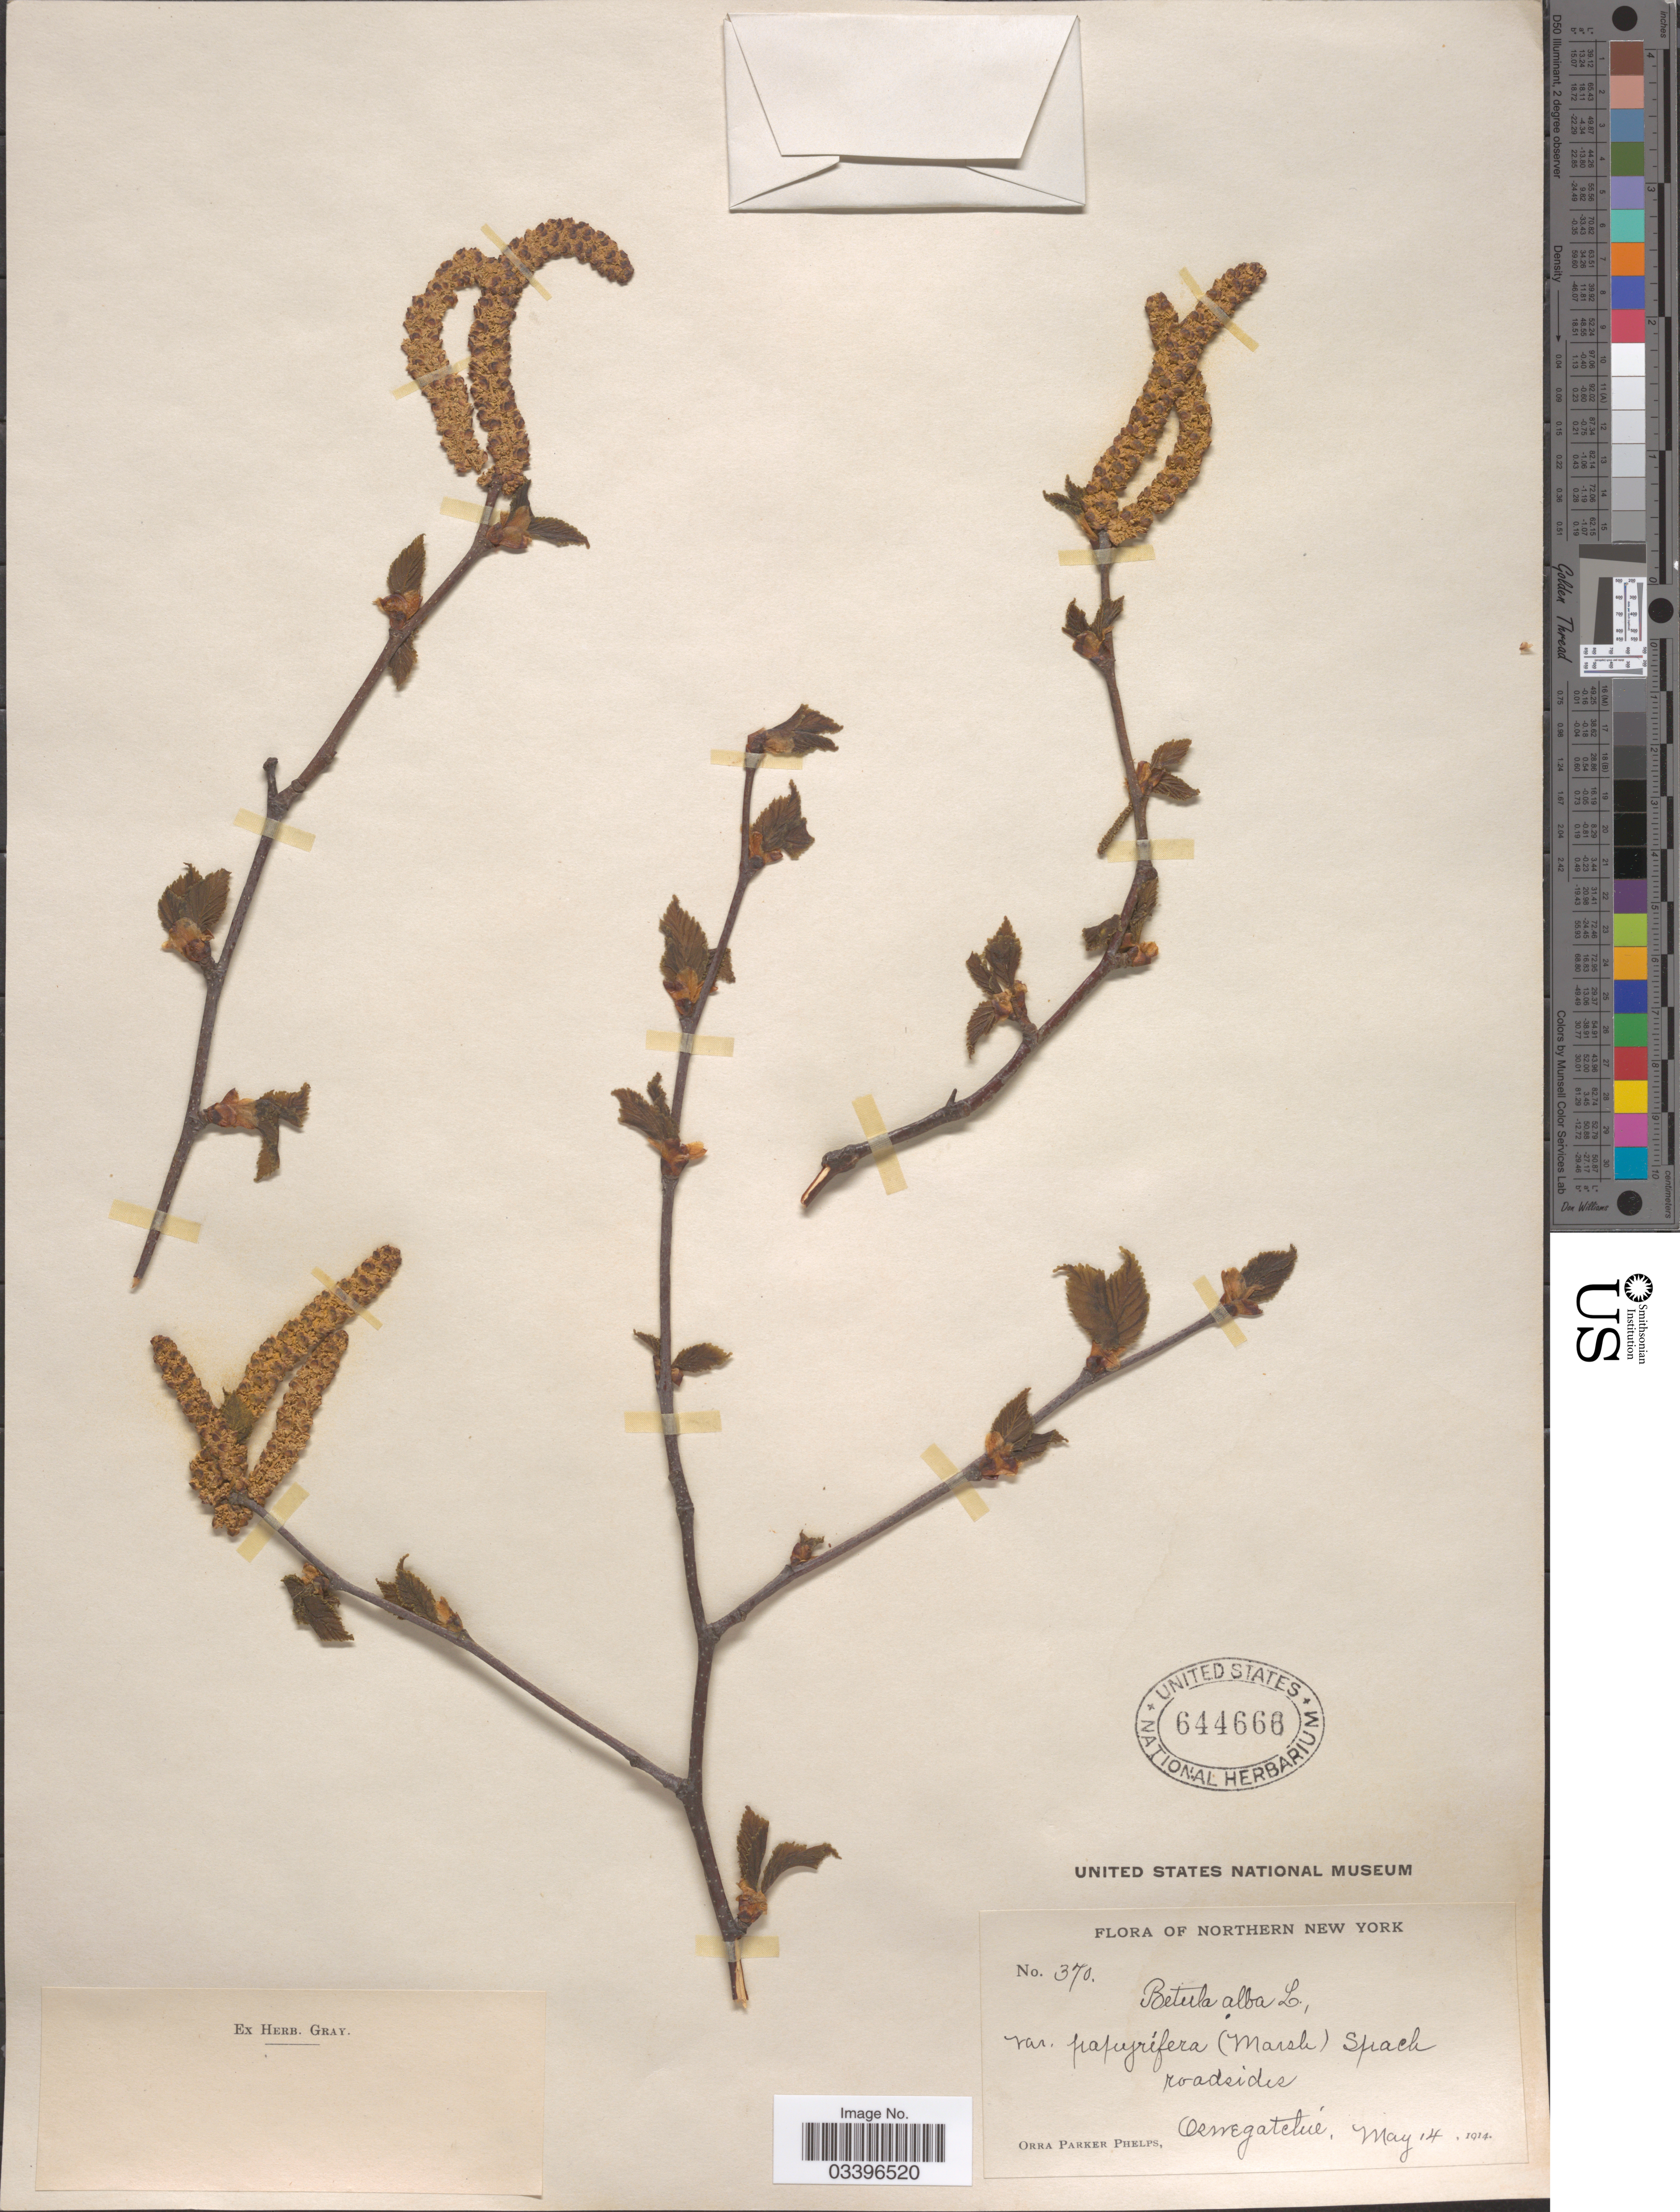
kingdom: Plantae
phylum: Tracheophyta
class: Magnoliopsida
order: Fagales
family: Betulaceae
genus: Betula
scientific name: Betula papyrifera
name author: Marshall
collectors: O. P. Phelps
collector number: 370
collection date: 1914-05-14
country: United States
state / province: New York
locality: Northern New York. Roadsides. Oswegatchie.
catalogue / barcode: US 644666